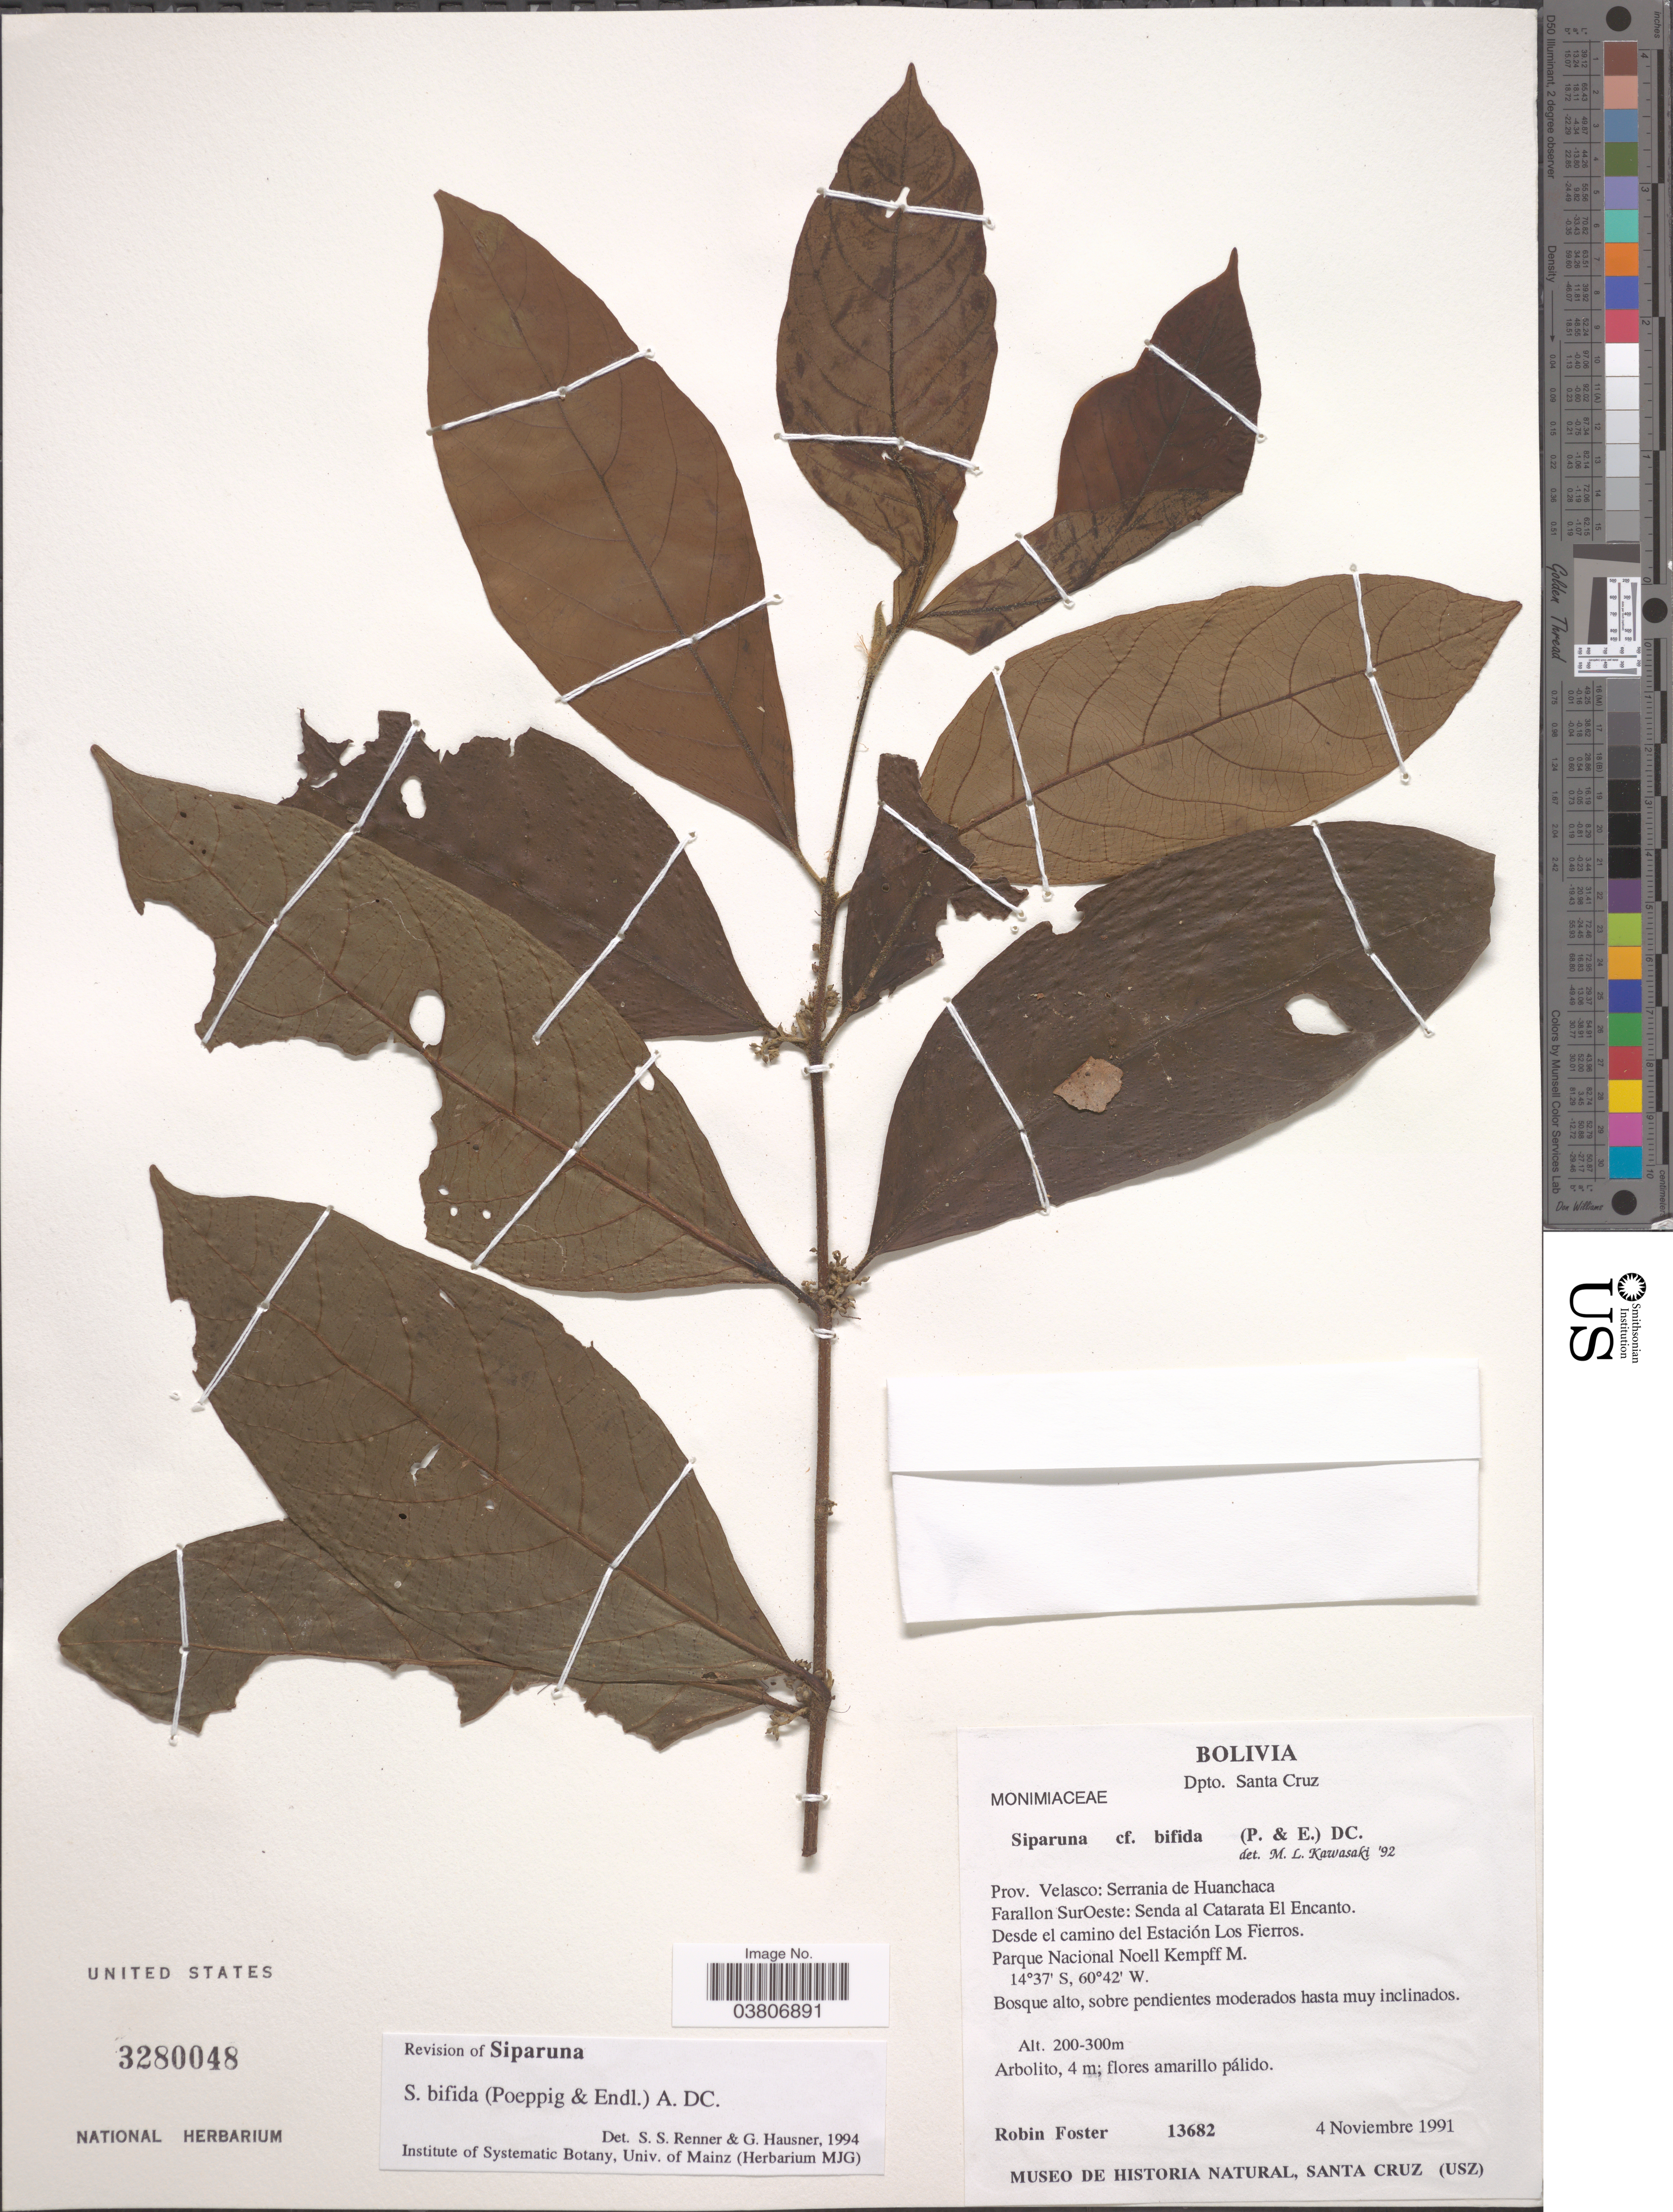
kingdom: Plantae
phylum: Tracheophyta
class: Magnoliopsida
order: Laurales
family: Siparunaceae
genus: Siparuna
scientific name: Siparuna bifida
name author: (Poepp. & Endl.) A. DC.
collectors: R. B. Foster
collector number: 13682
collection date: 1991-11-04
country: Bolivia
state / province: Santa Cruz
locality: Dpto. Santa Cruz. Prov. Velasco: Serrania de Huanchaca. Farallon SurOeste: Senda al Catarata El Encanto. Desde el camino del Estación Los Fierros. Parque Nacional Noell Kempff M.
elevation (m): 200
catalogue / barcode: US 3280048